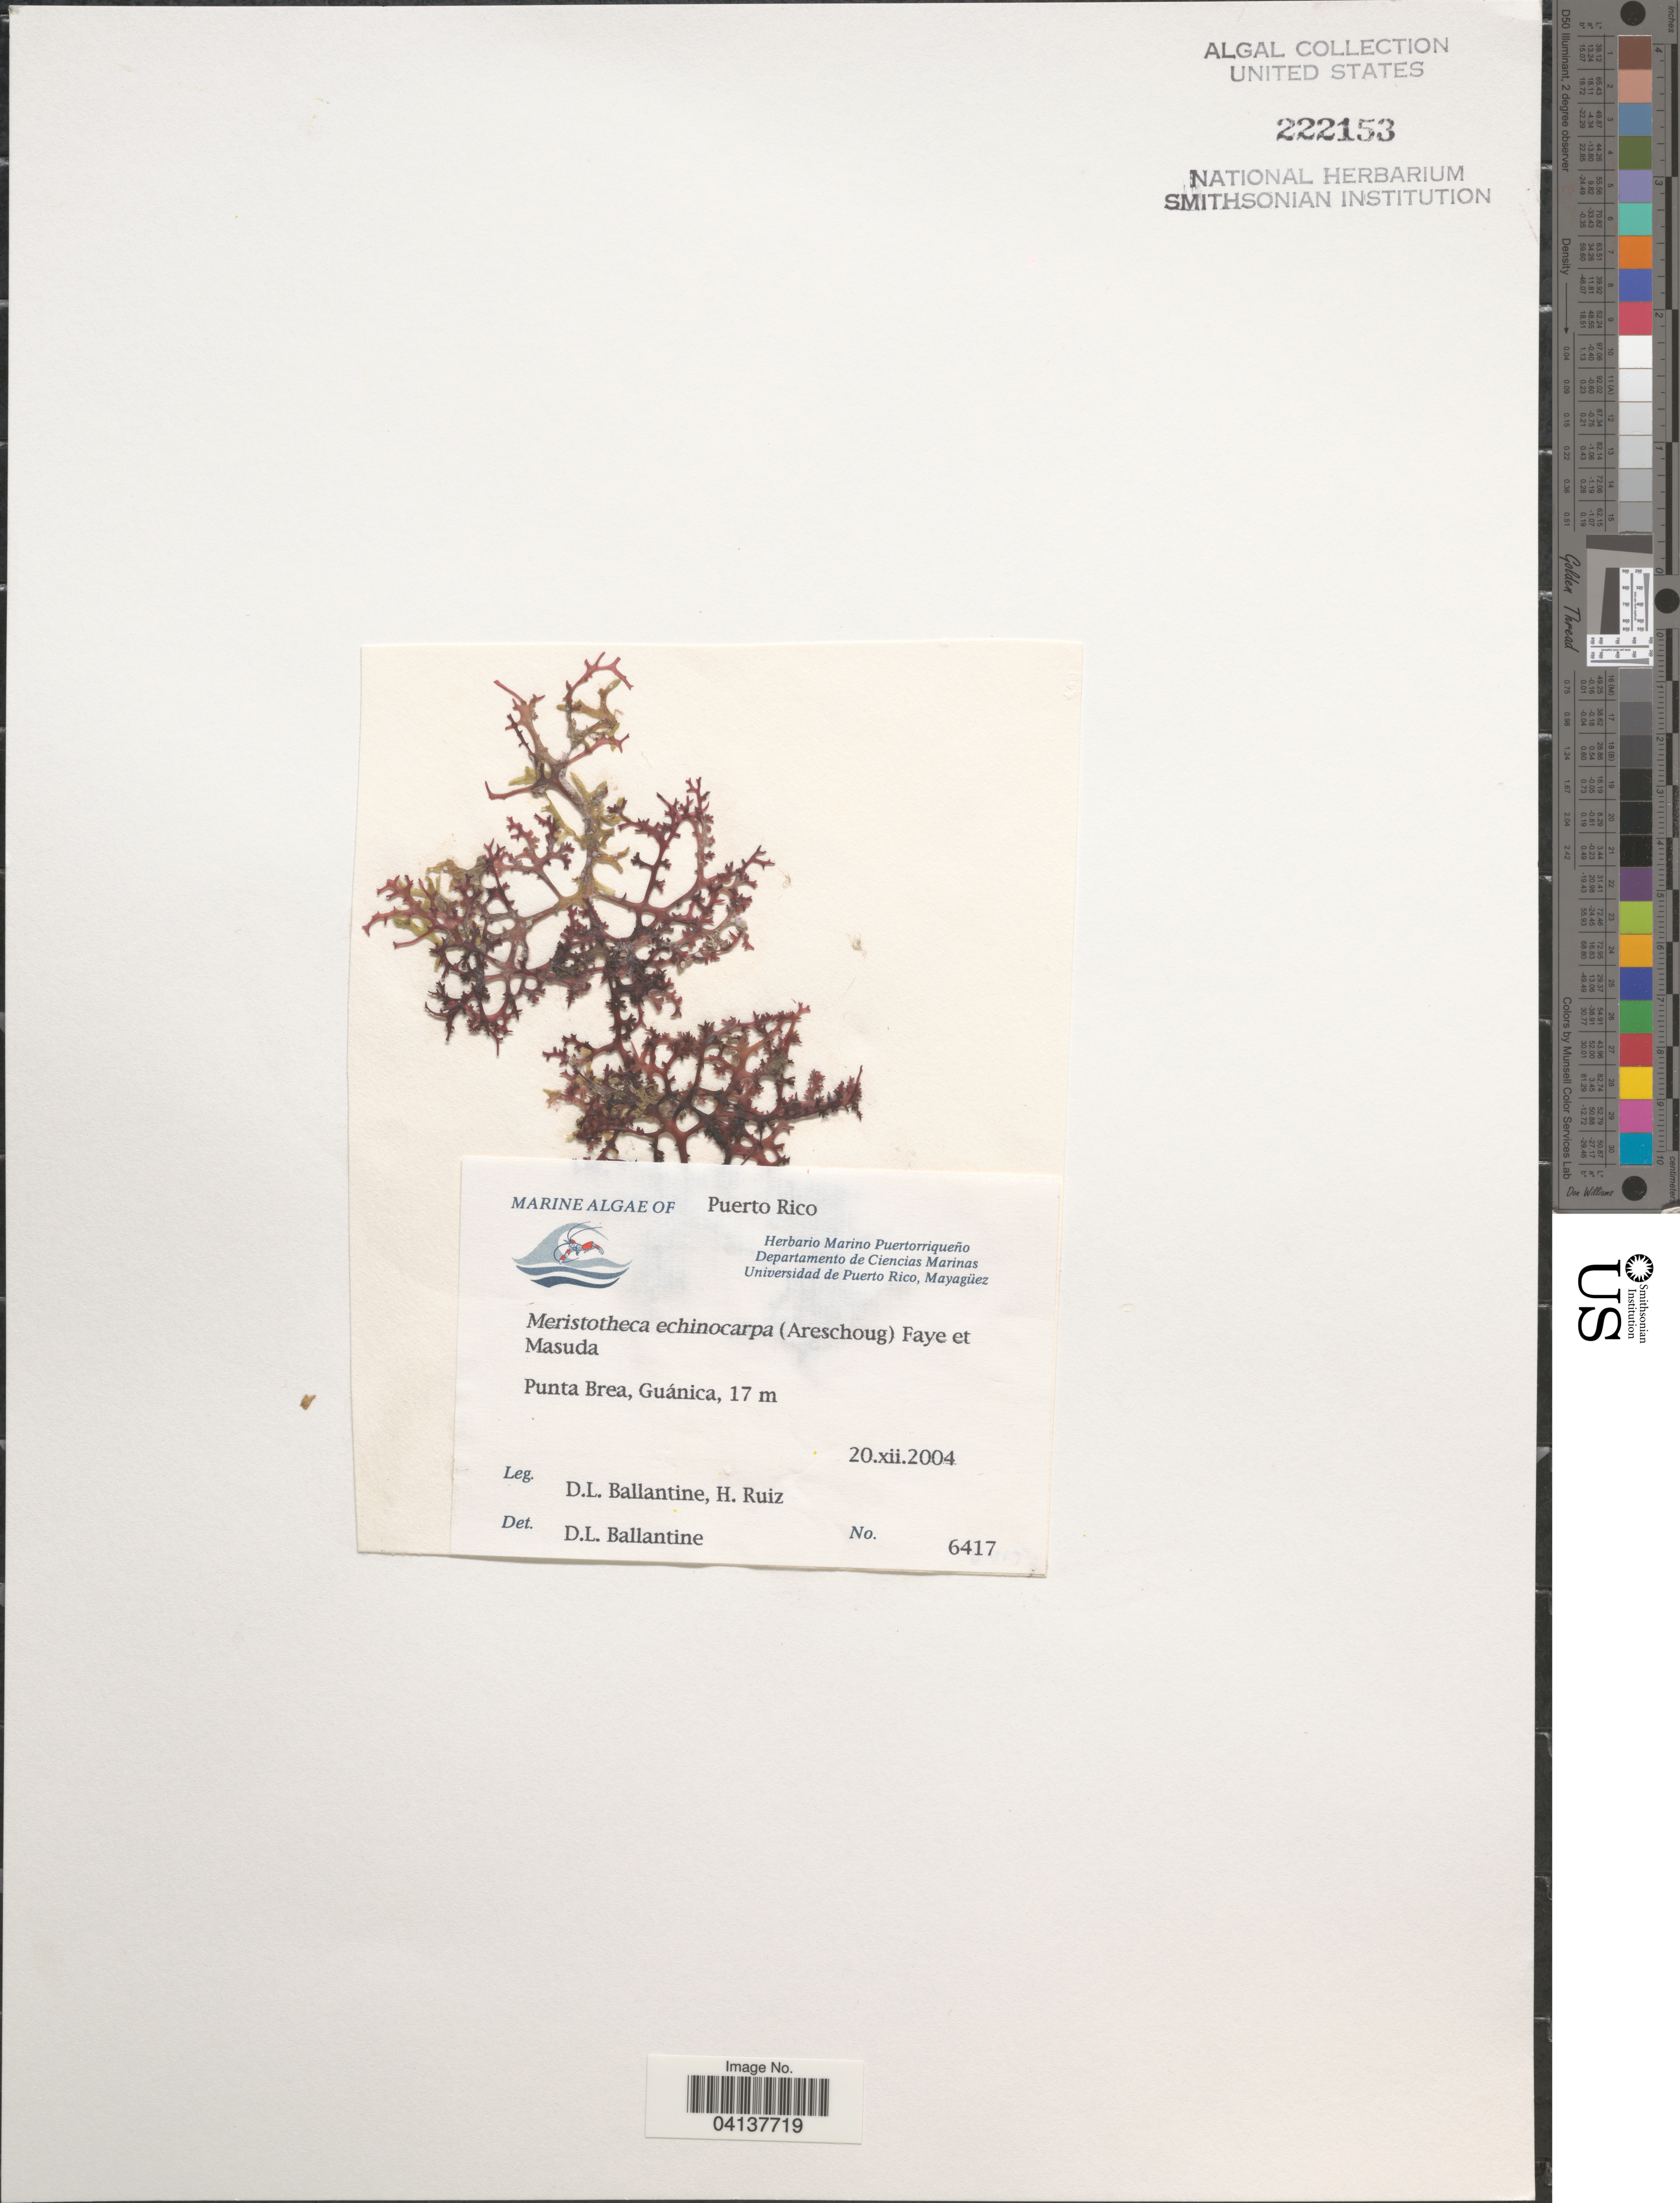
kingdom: Plantae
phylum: Rhodophyta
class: Florideophyceae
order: Gigartinales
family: Solieriaceae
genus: Meristotheca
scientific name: Meristotheca gelidium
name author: (J. Agardh) E.J. Faye & Masuda in E.J. Faye et al.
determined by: Algae name updating Project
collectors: D.L. Ballantine & H. Ruiz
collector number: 6417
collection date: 2004-12-20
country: Puerto Rico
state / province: Guánica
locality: Punta Brea.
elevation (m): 17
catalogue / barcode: US 222153